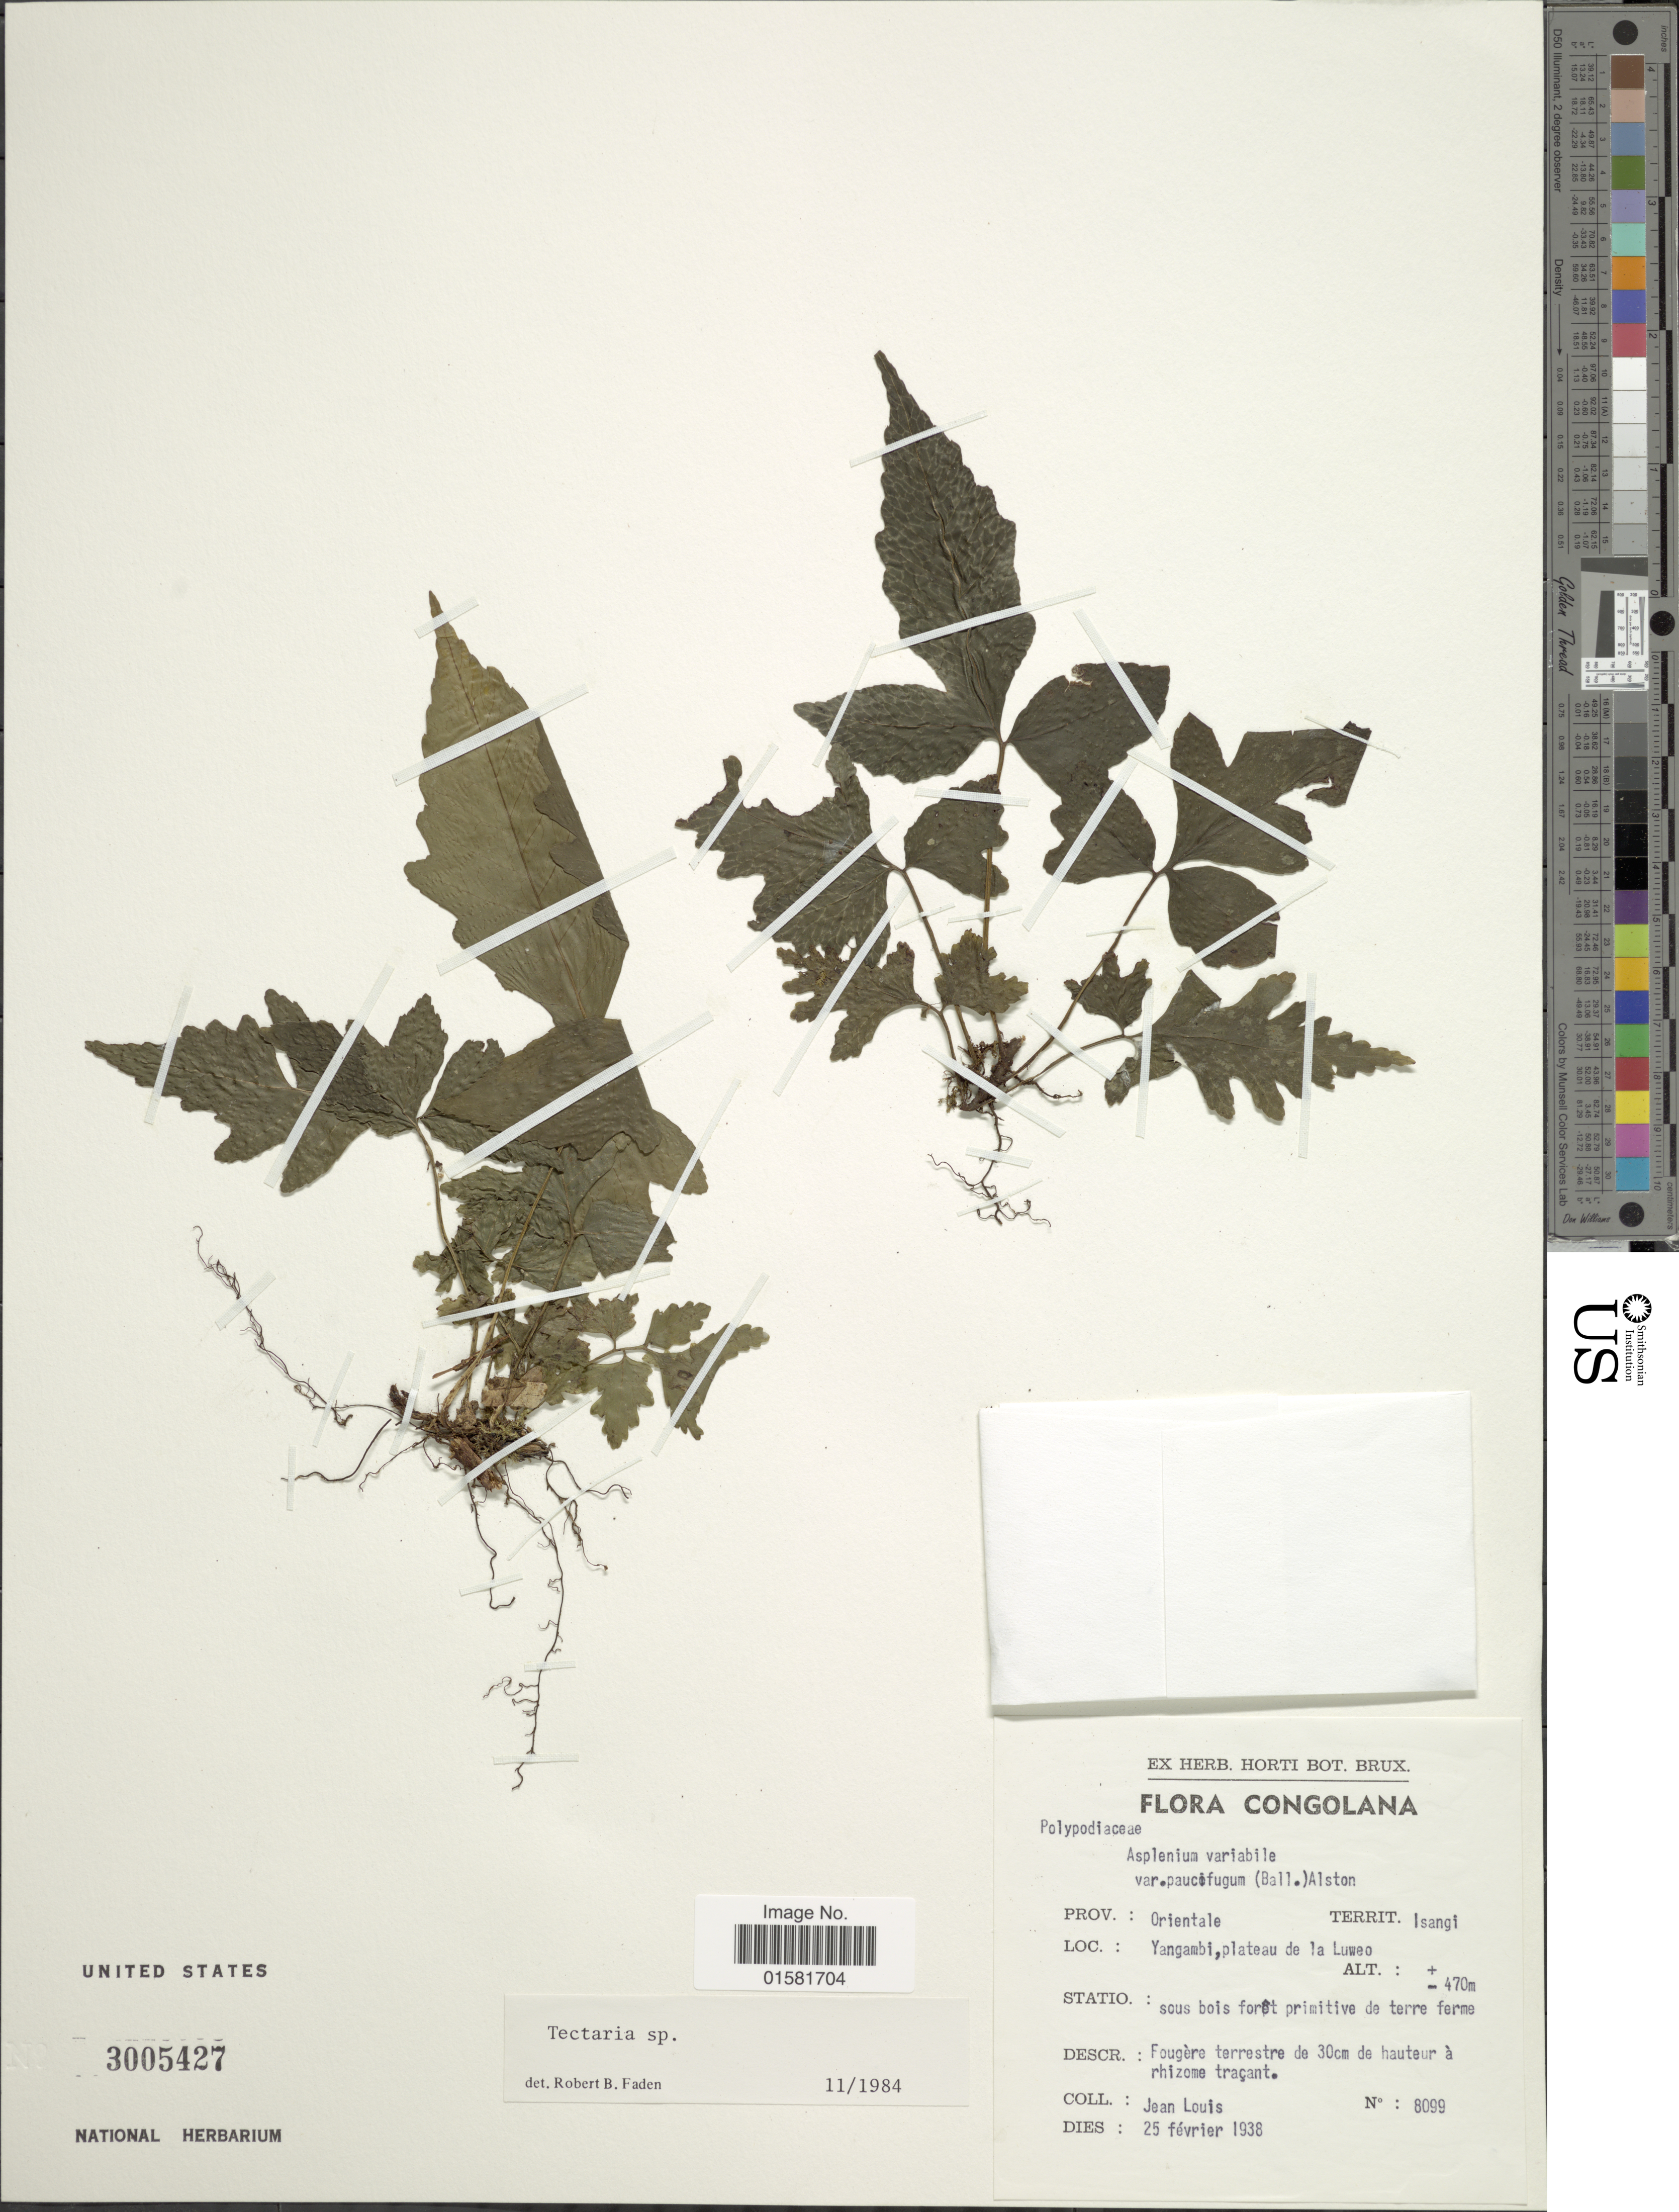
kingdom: Plantae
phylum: Tracheophyta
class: Polypodiopsida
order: Polypodiales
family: Tectariaceae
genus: Tectaria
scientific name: Tectaria sp.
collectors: J. Louis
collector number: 8099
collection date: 1938-02-25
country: Congo, Democratic Republic of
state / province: Tshopo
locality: Congolana. Prov.: Orientale Territ. Isangi, Yangambi, plateau de la Luweo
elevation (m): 470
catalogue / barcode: US 3005427